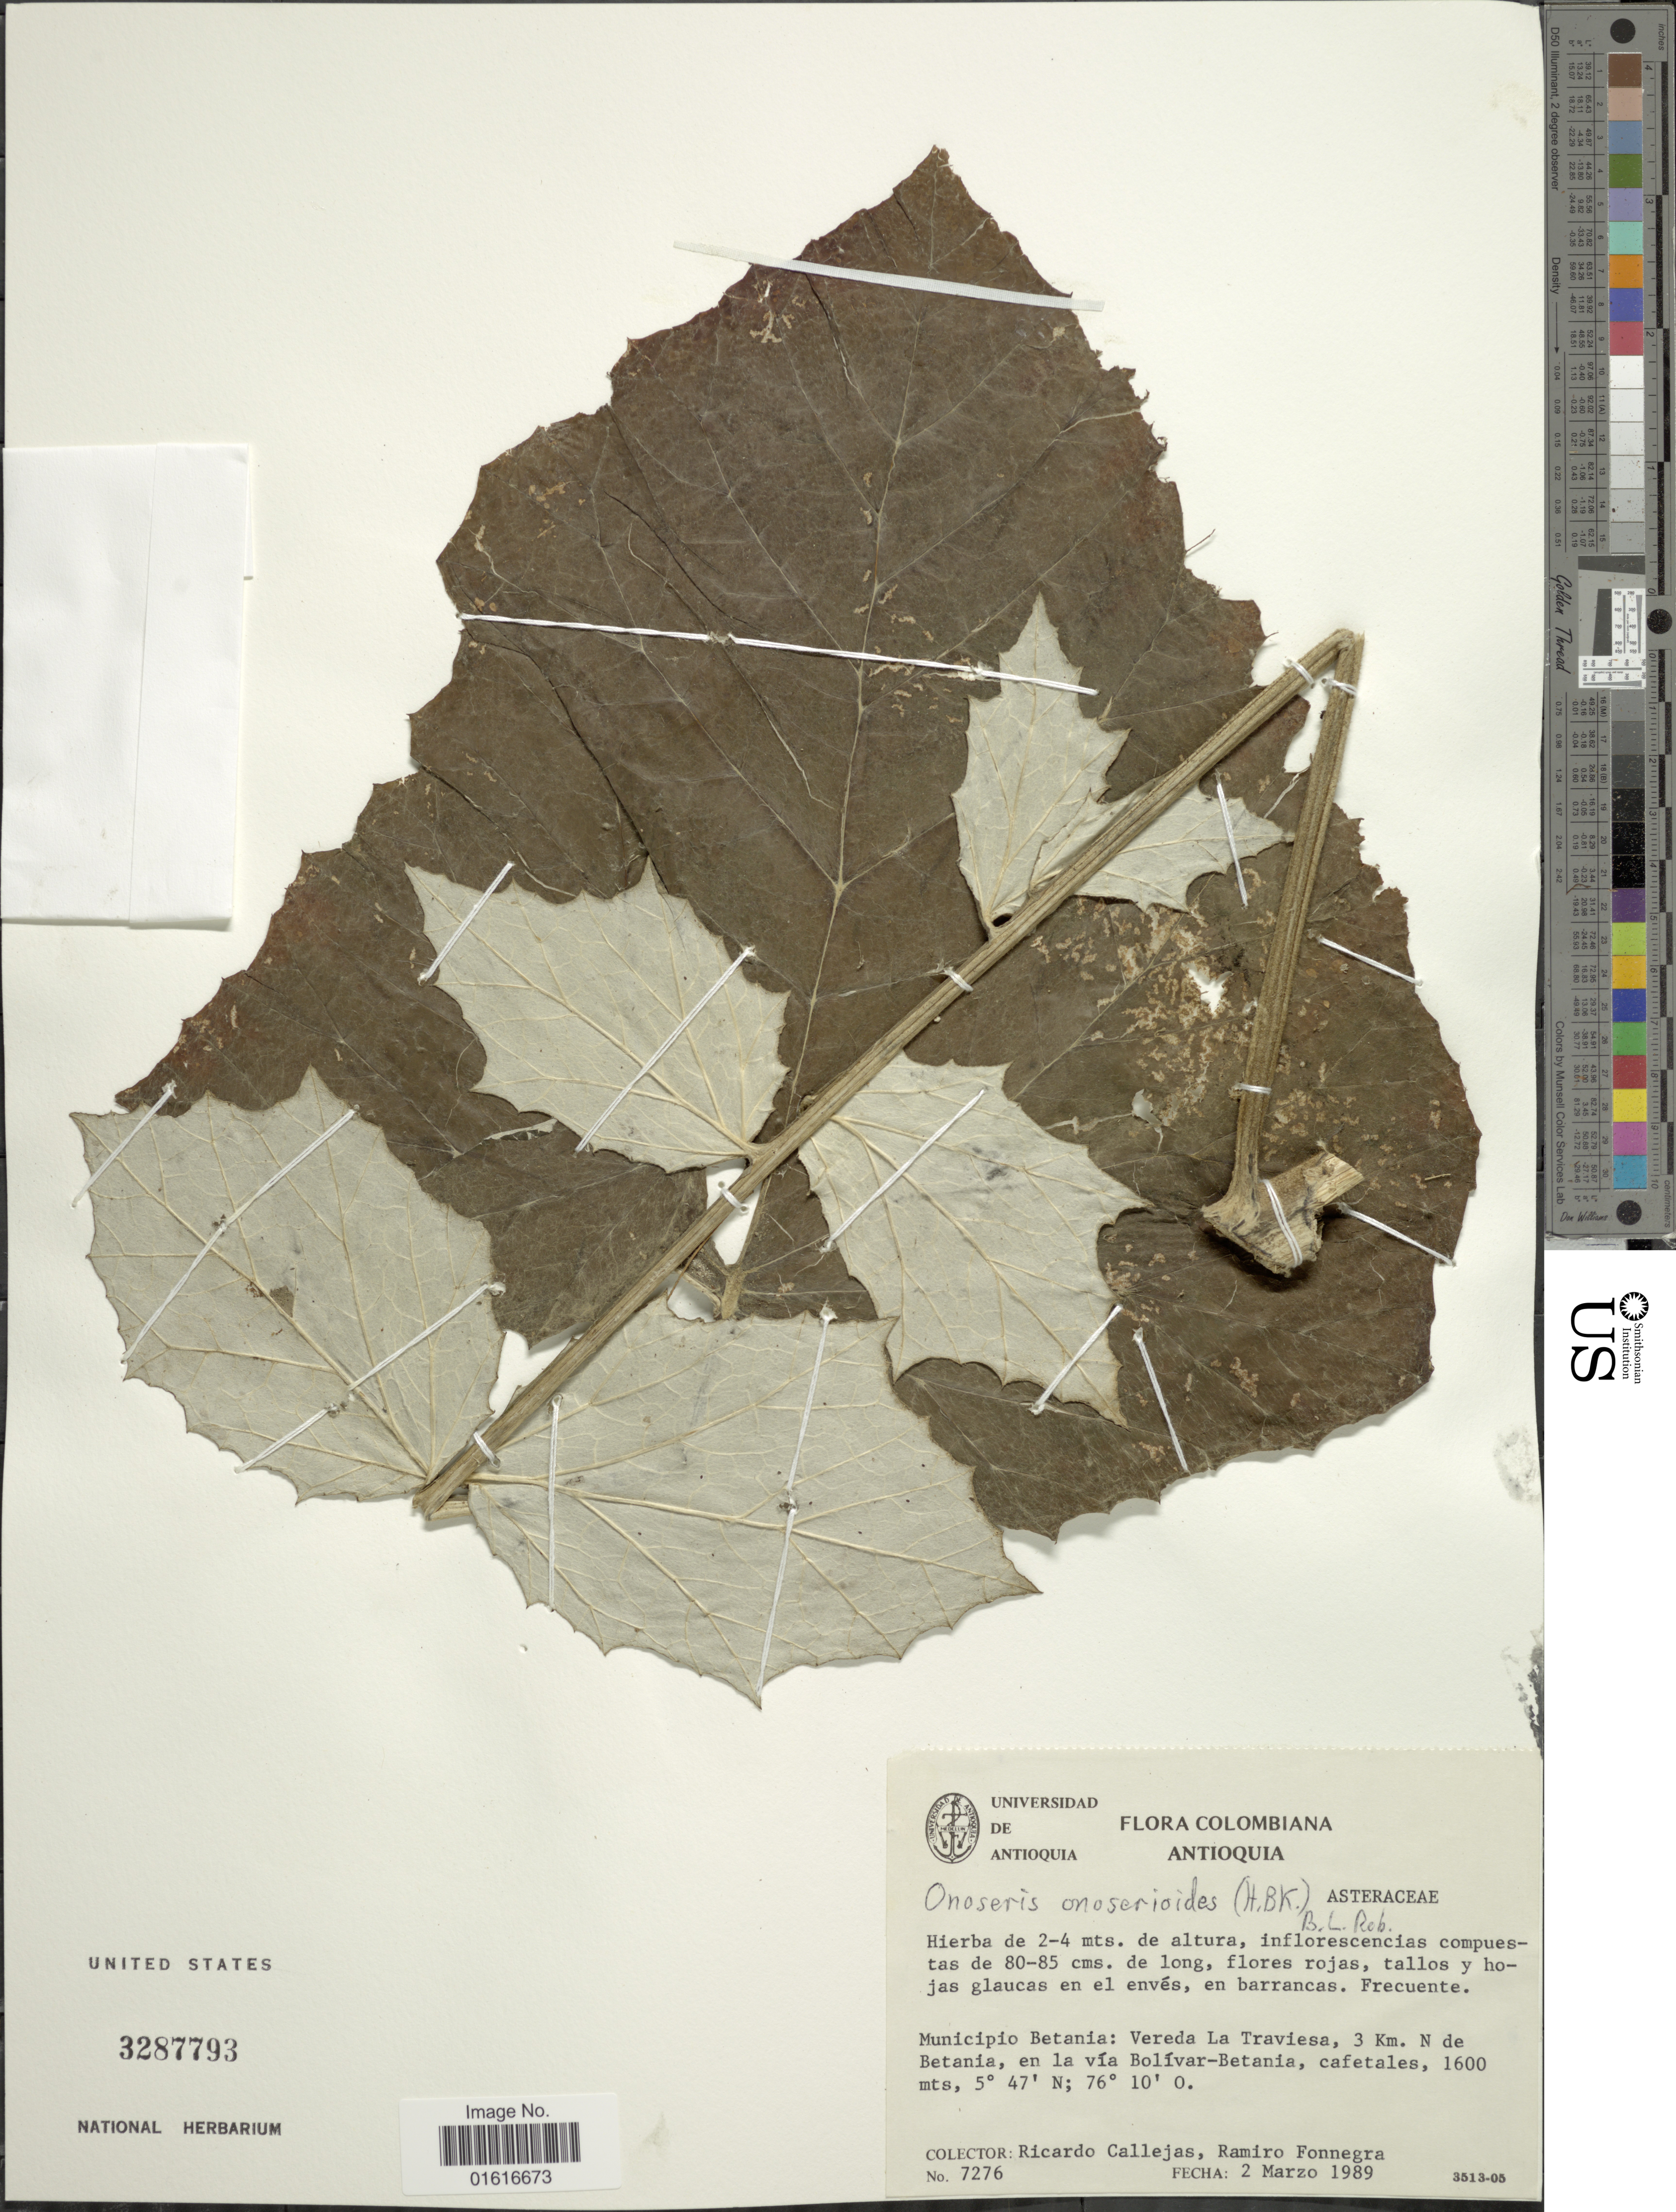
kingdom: Plantae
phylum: Tracheophyta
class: Magnoliopsida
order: Asterales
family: Asteraceae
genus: Onoseris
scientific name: Onoseris onoseroides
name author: (Kunth) B.L. Rob.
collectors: R. Callejas & R. Fonnegra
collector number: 7276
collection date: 1989-03-02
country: Colombia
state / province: Antioquia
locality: Municipio Betania: Vereda La Traviesa, 3 km N de Betania, en la bia Bolivar-Betania, cafetales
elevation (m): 1600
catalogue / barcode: US 3287793